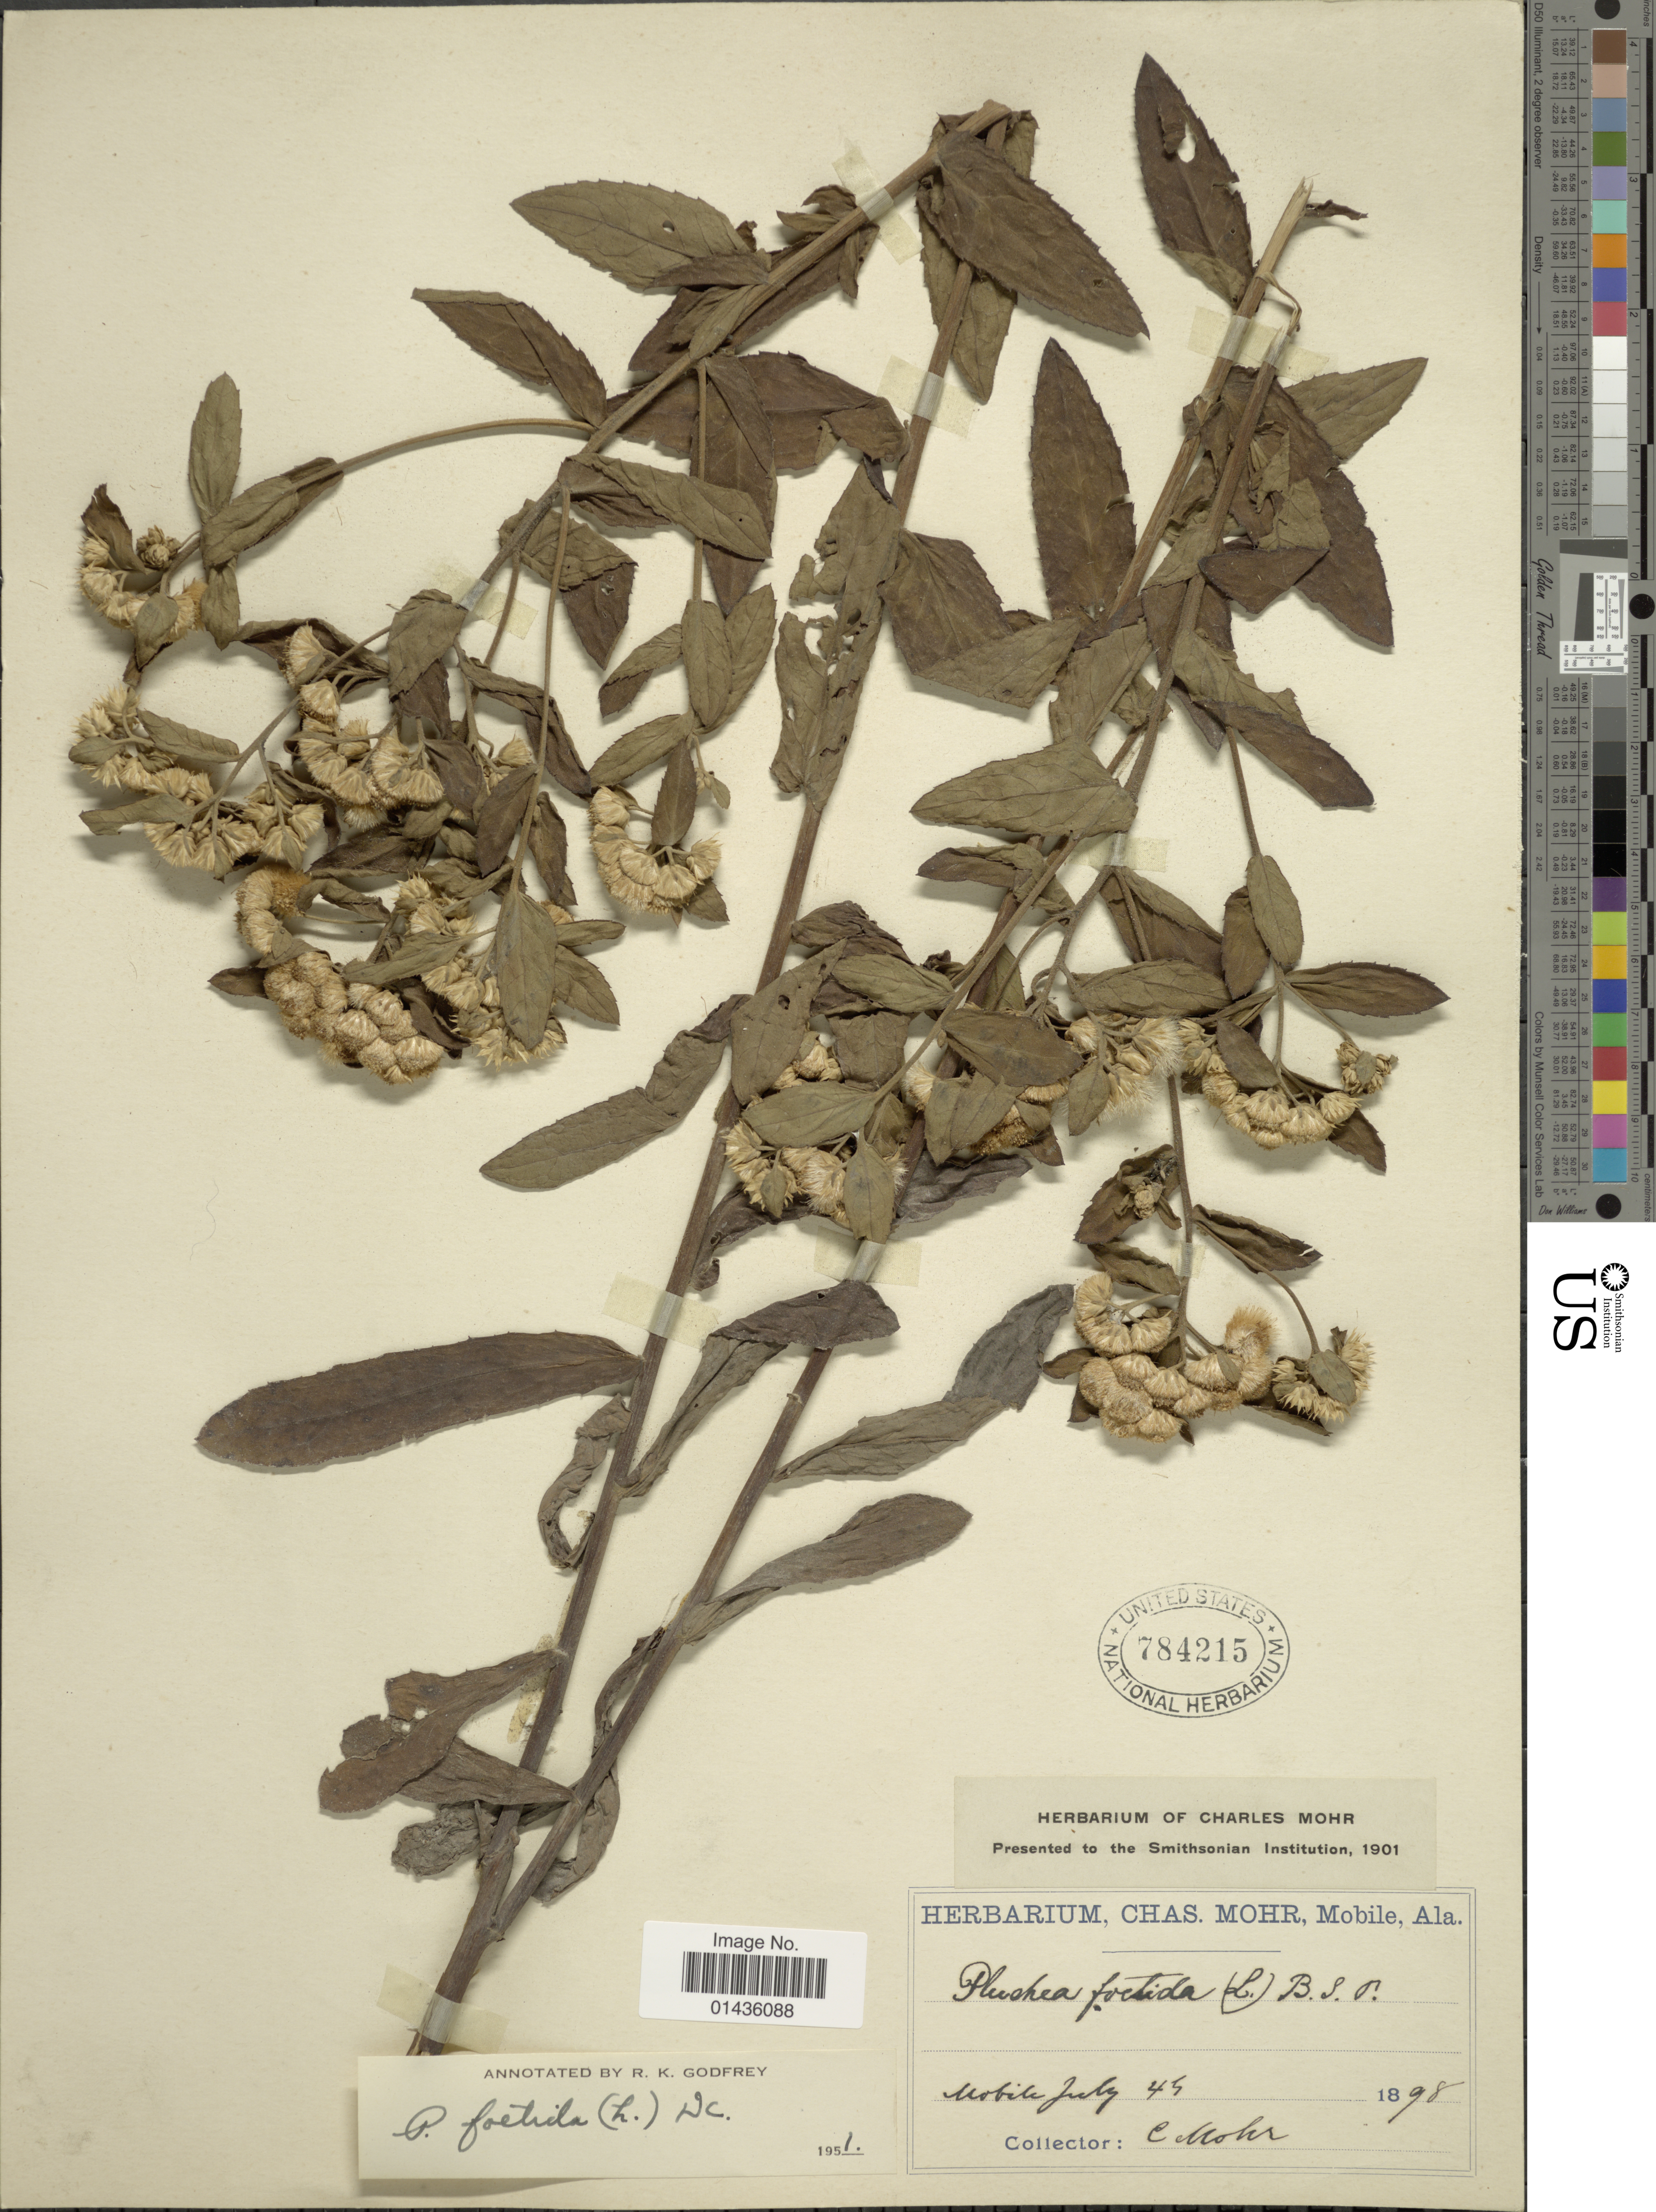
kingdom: Plantae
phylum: Tracheophyta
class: Magnoliopsida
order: Asterales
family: Asteraceae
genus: Pluchea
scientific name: Pluchea foetida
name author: (L.) DC.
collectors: Mohr, C. T. (herbarium)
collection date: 1898-07-15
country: United States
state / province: Alabama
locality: Mobile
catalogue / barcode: US 784215